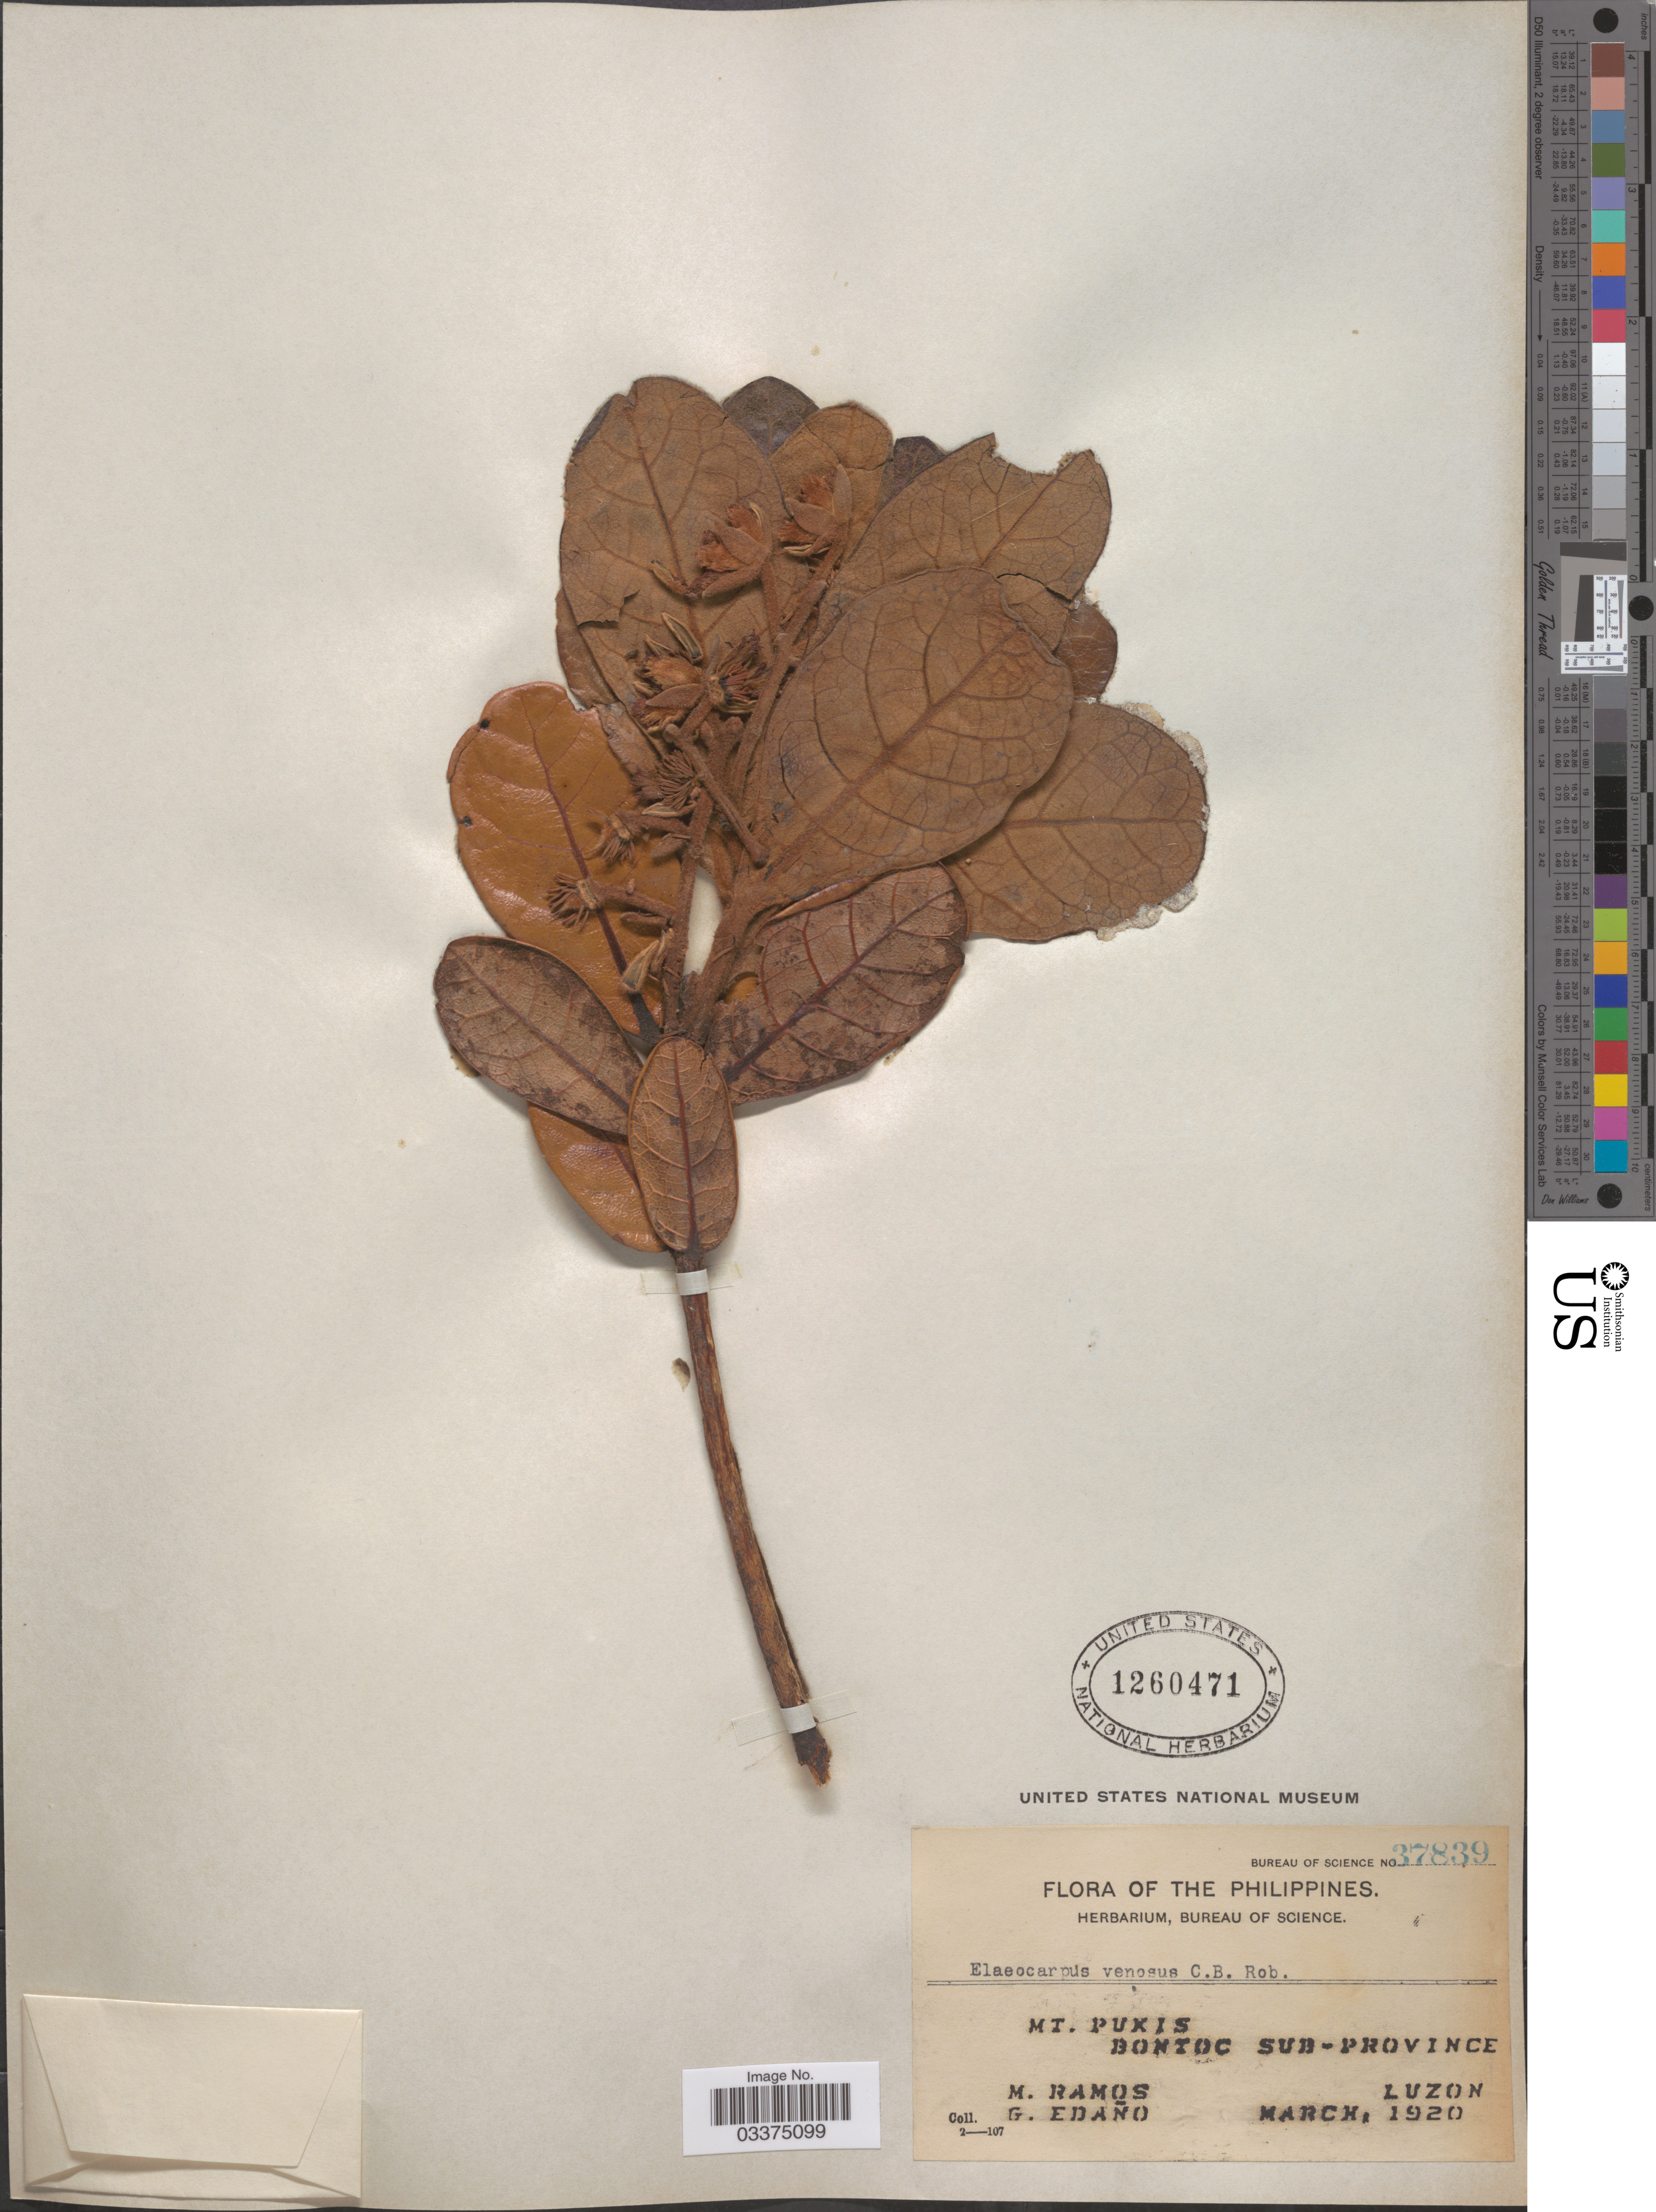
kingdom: Plantae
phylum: Tracheophyta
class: Magnoliopsida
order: Oxalidales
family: Elaeocarpaceae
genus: Elaeocarpus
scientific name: Elaeocarpus venosus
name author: C.B. Rob.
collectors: M. Ramos & G. Edaño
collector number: Bureau of Science 37839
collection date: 1920-03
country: Philippines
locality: Mt. Pukis. Bontoc Sub-Province. Luzon.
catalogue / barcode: US 1260471